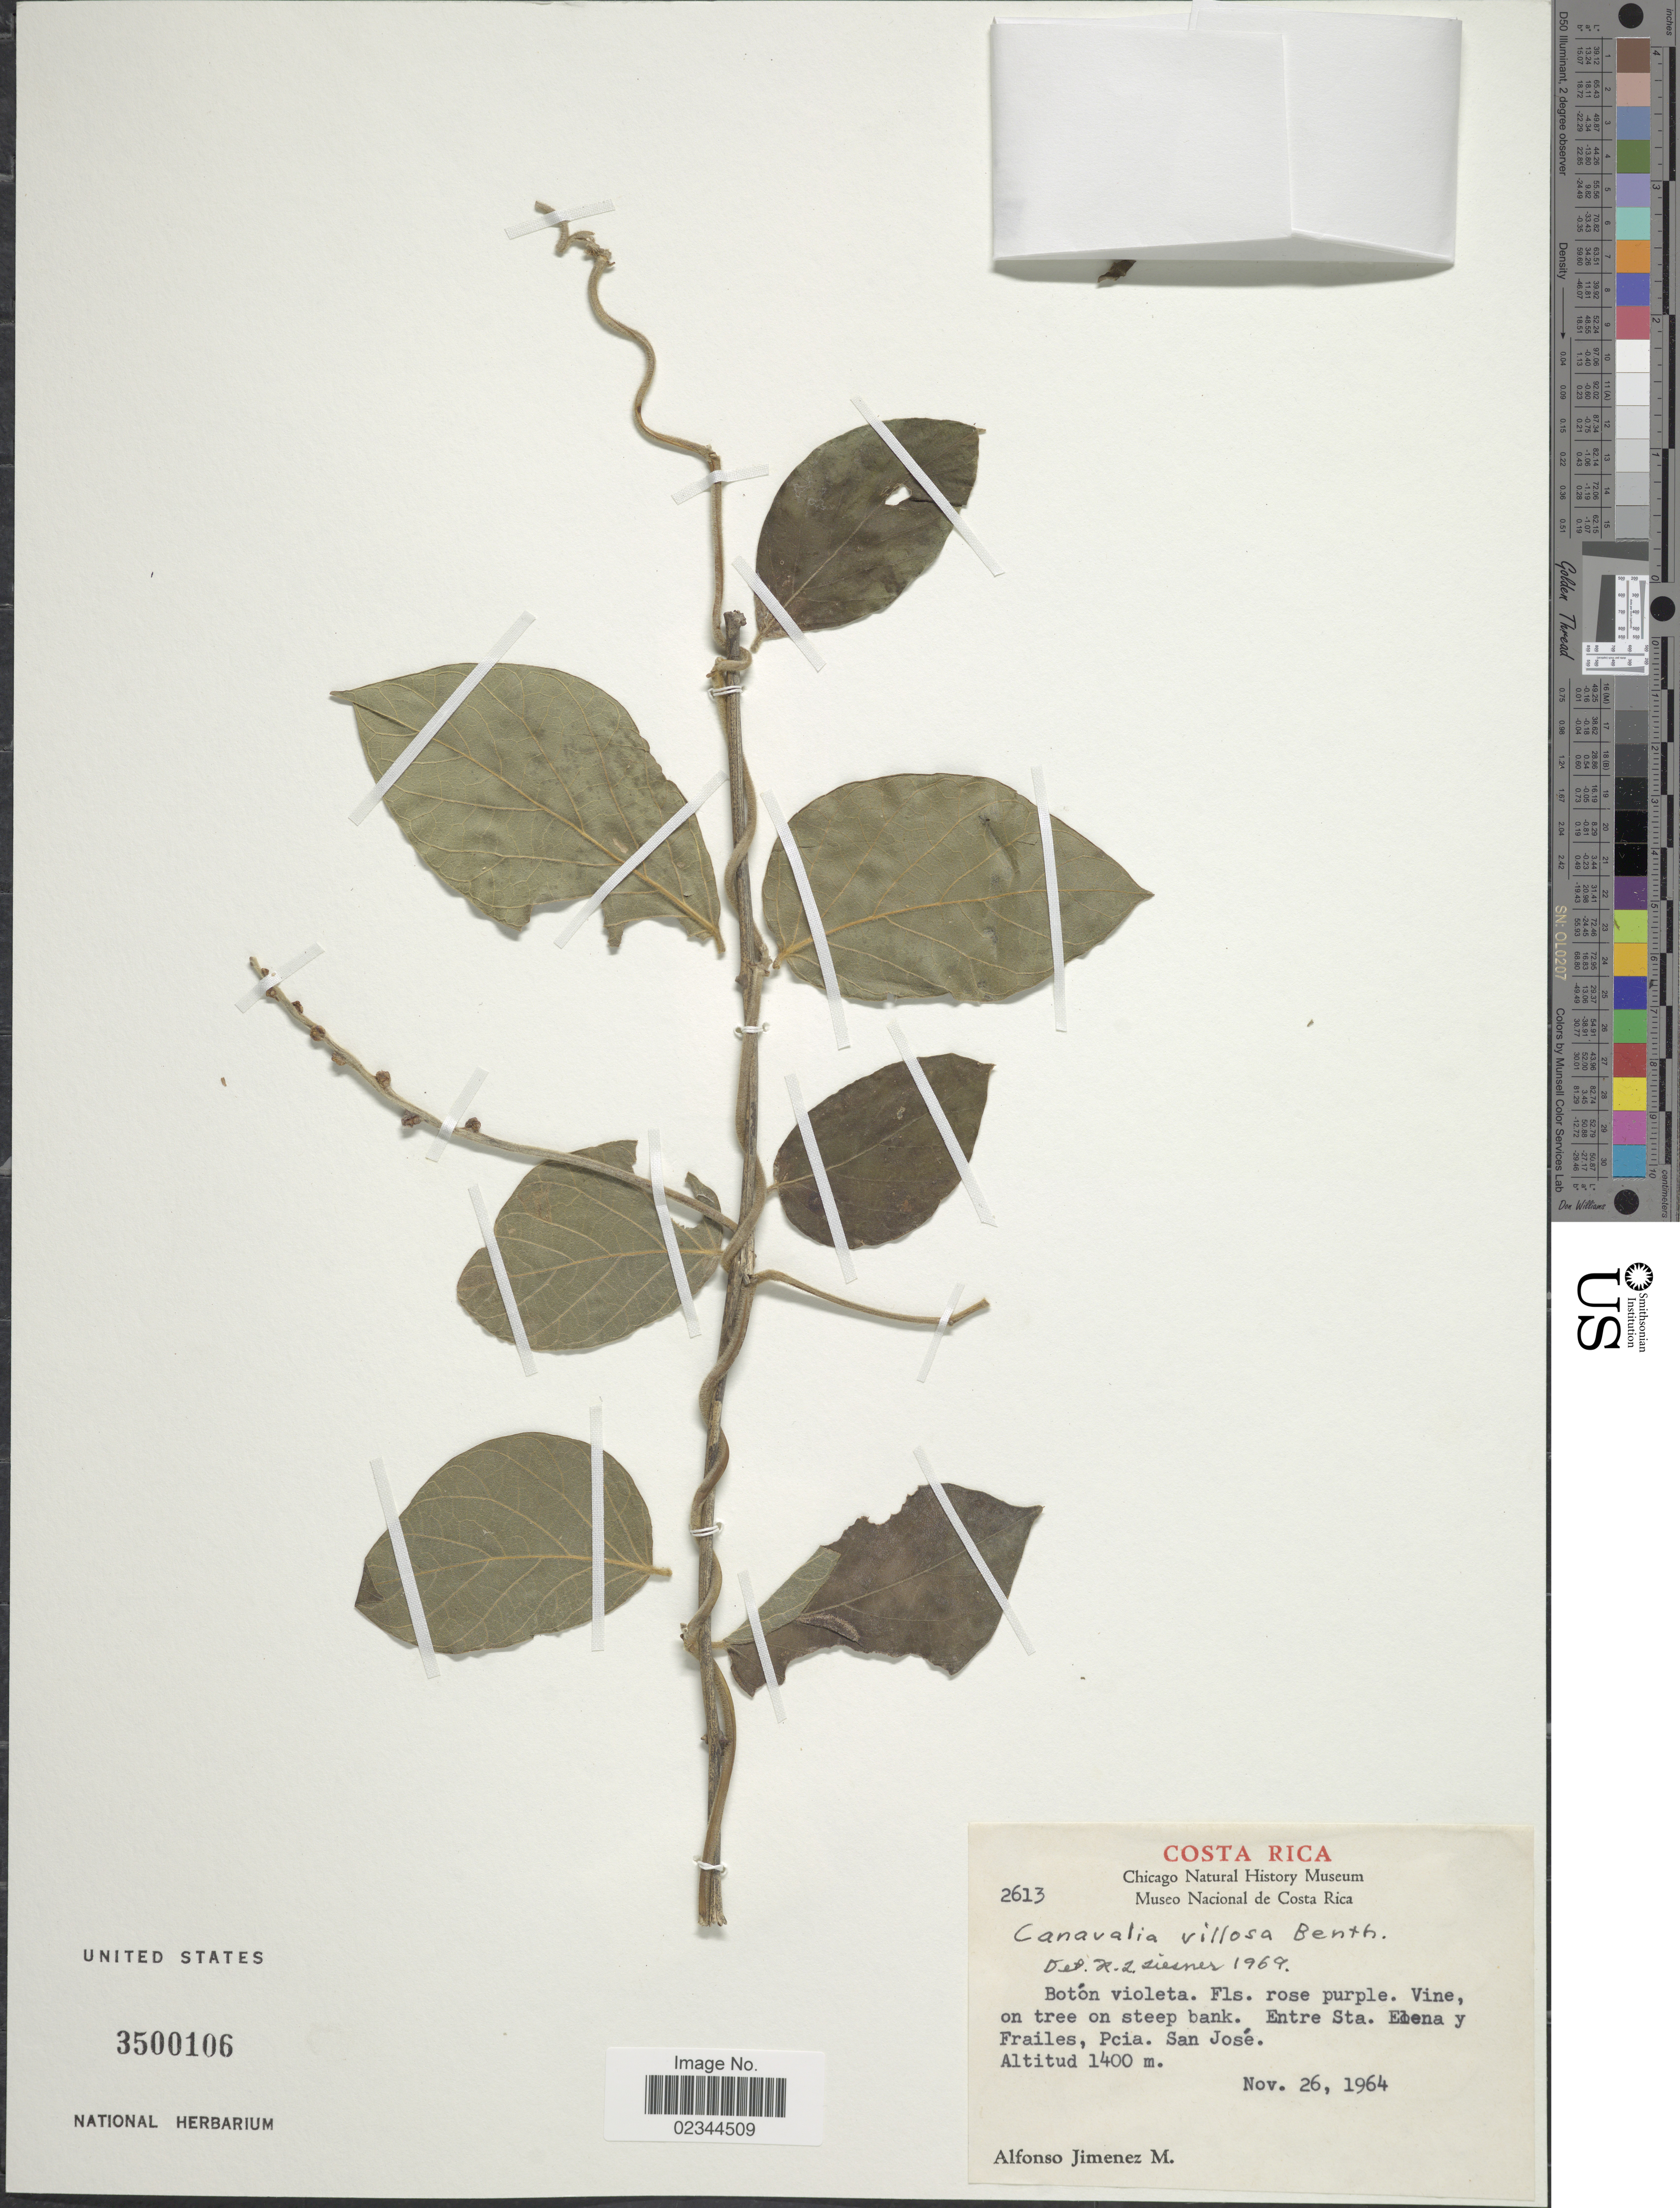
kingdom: Plantae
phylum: Tracheophyta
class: Magnoliopsida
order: Fabales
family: Fabaceae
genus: Canavalia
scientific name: Canavalia villosa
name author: Benth.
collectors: A. Jimenez M.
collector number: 2613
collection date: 1964-11-26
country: Costa Rica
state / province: San José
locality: Entre Sta. Elena y Frailes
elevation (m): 1400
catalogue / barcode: US 3500106